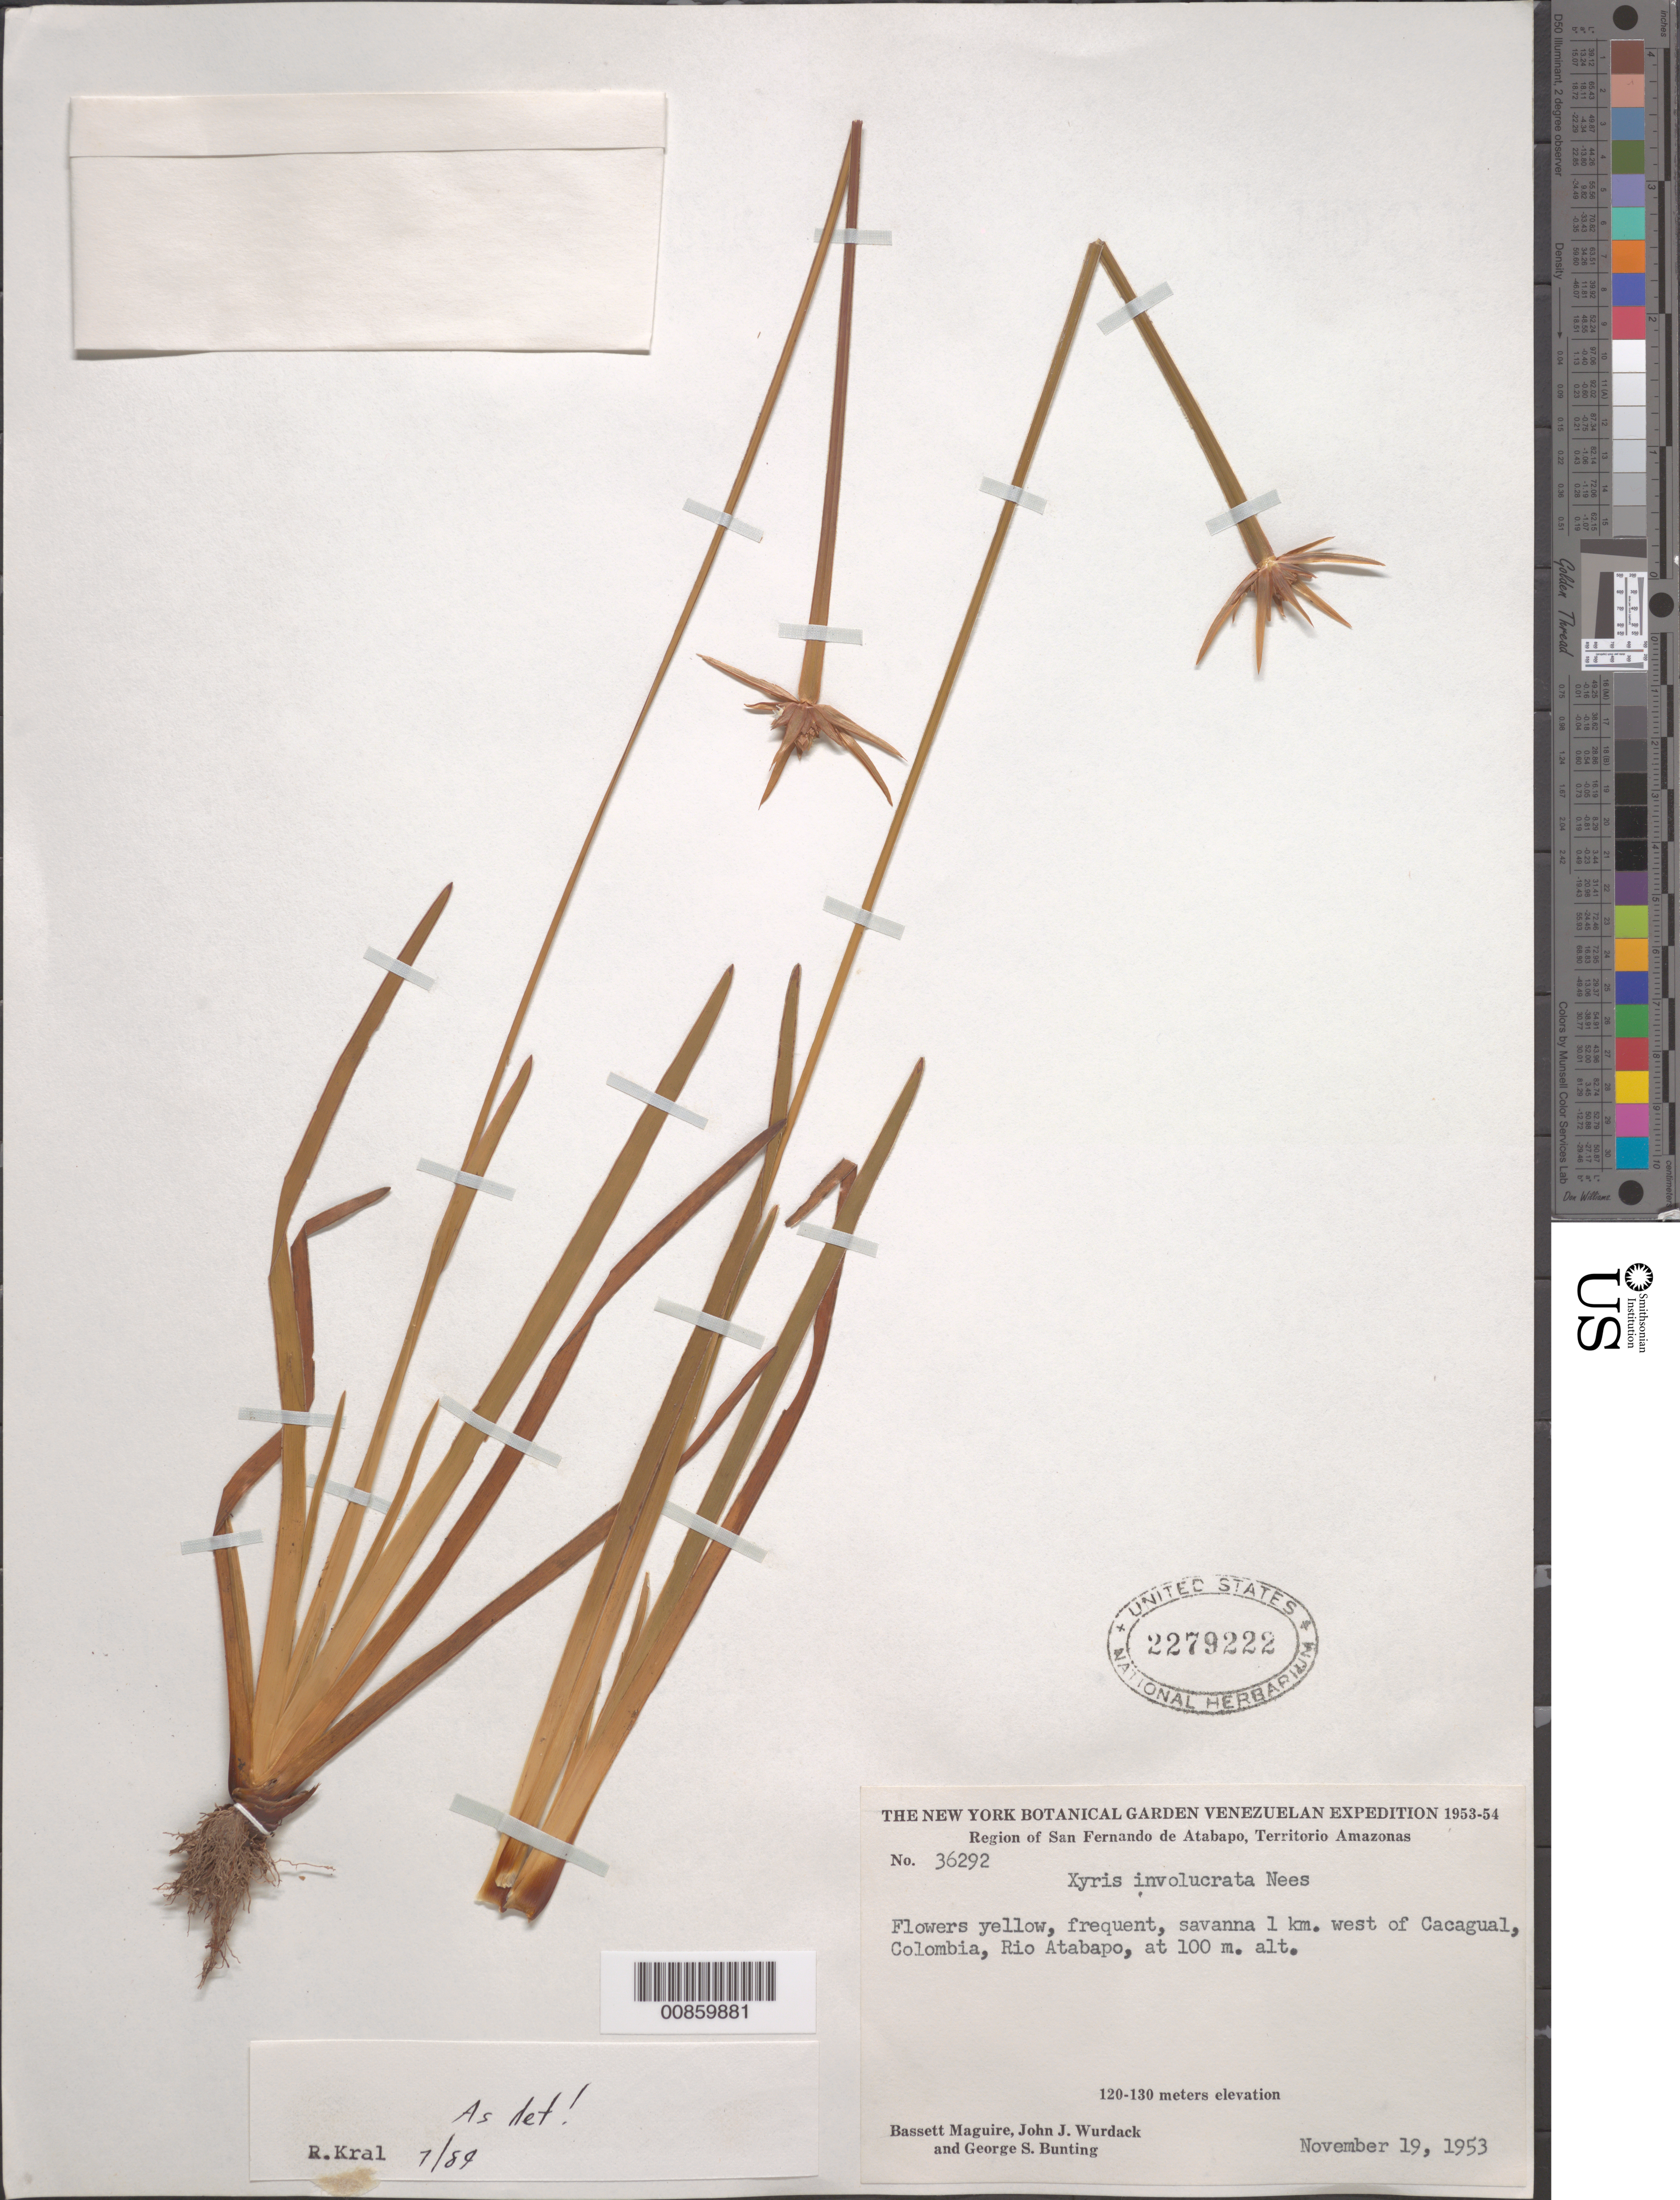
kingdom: Plantae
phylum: Tracheophyta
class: Liliopsida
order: Poales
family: Xyridaceae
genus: Xyris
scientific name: Xyris involucrata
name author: Nees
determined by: Kral, Robert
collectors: B. Maguire, J. J. Wurdack & G. S. Bunting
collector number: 36292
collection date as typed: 19-Nov-53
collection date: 1953-11-19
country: Colombia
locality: Río Atabapo, 1 km W of Cacagual, Colombia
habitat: Savanna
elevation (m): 100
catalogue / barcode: US 2279222